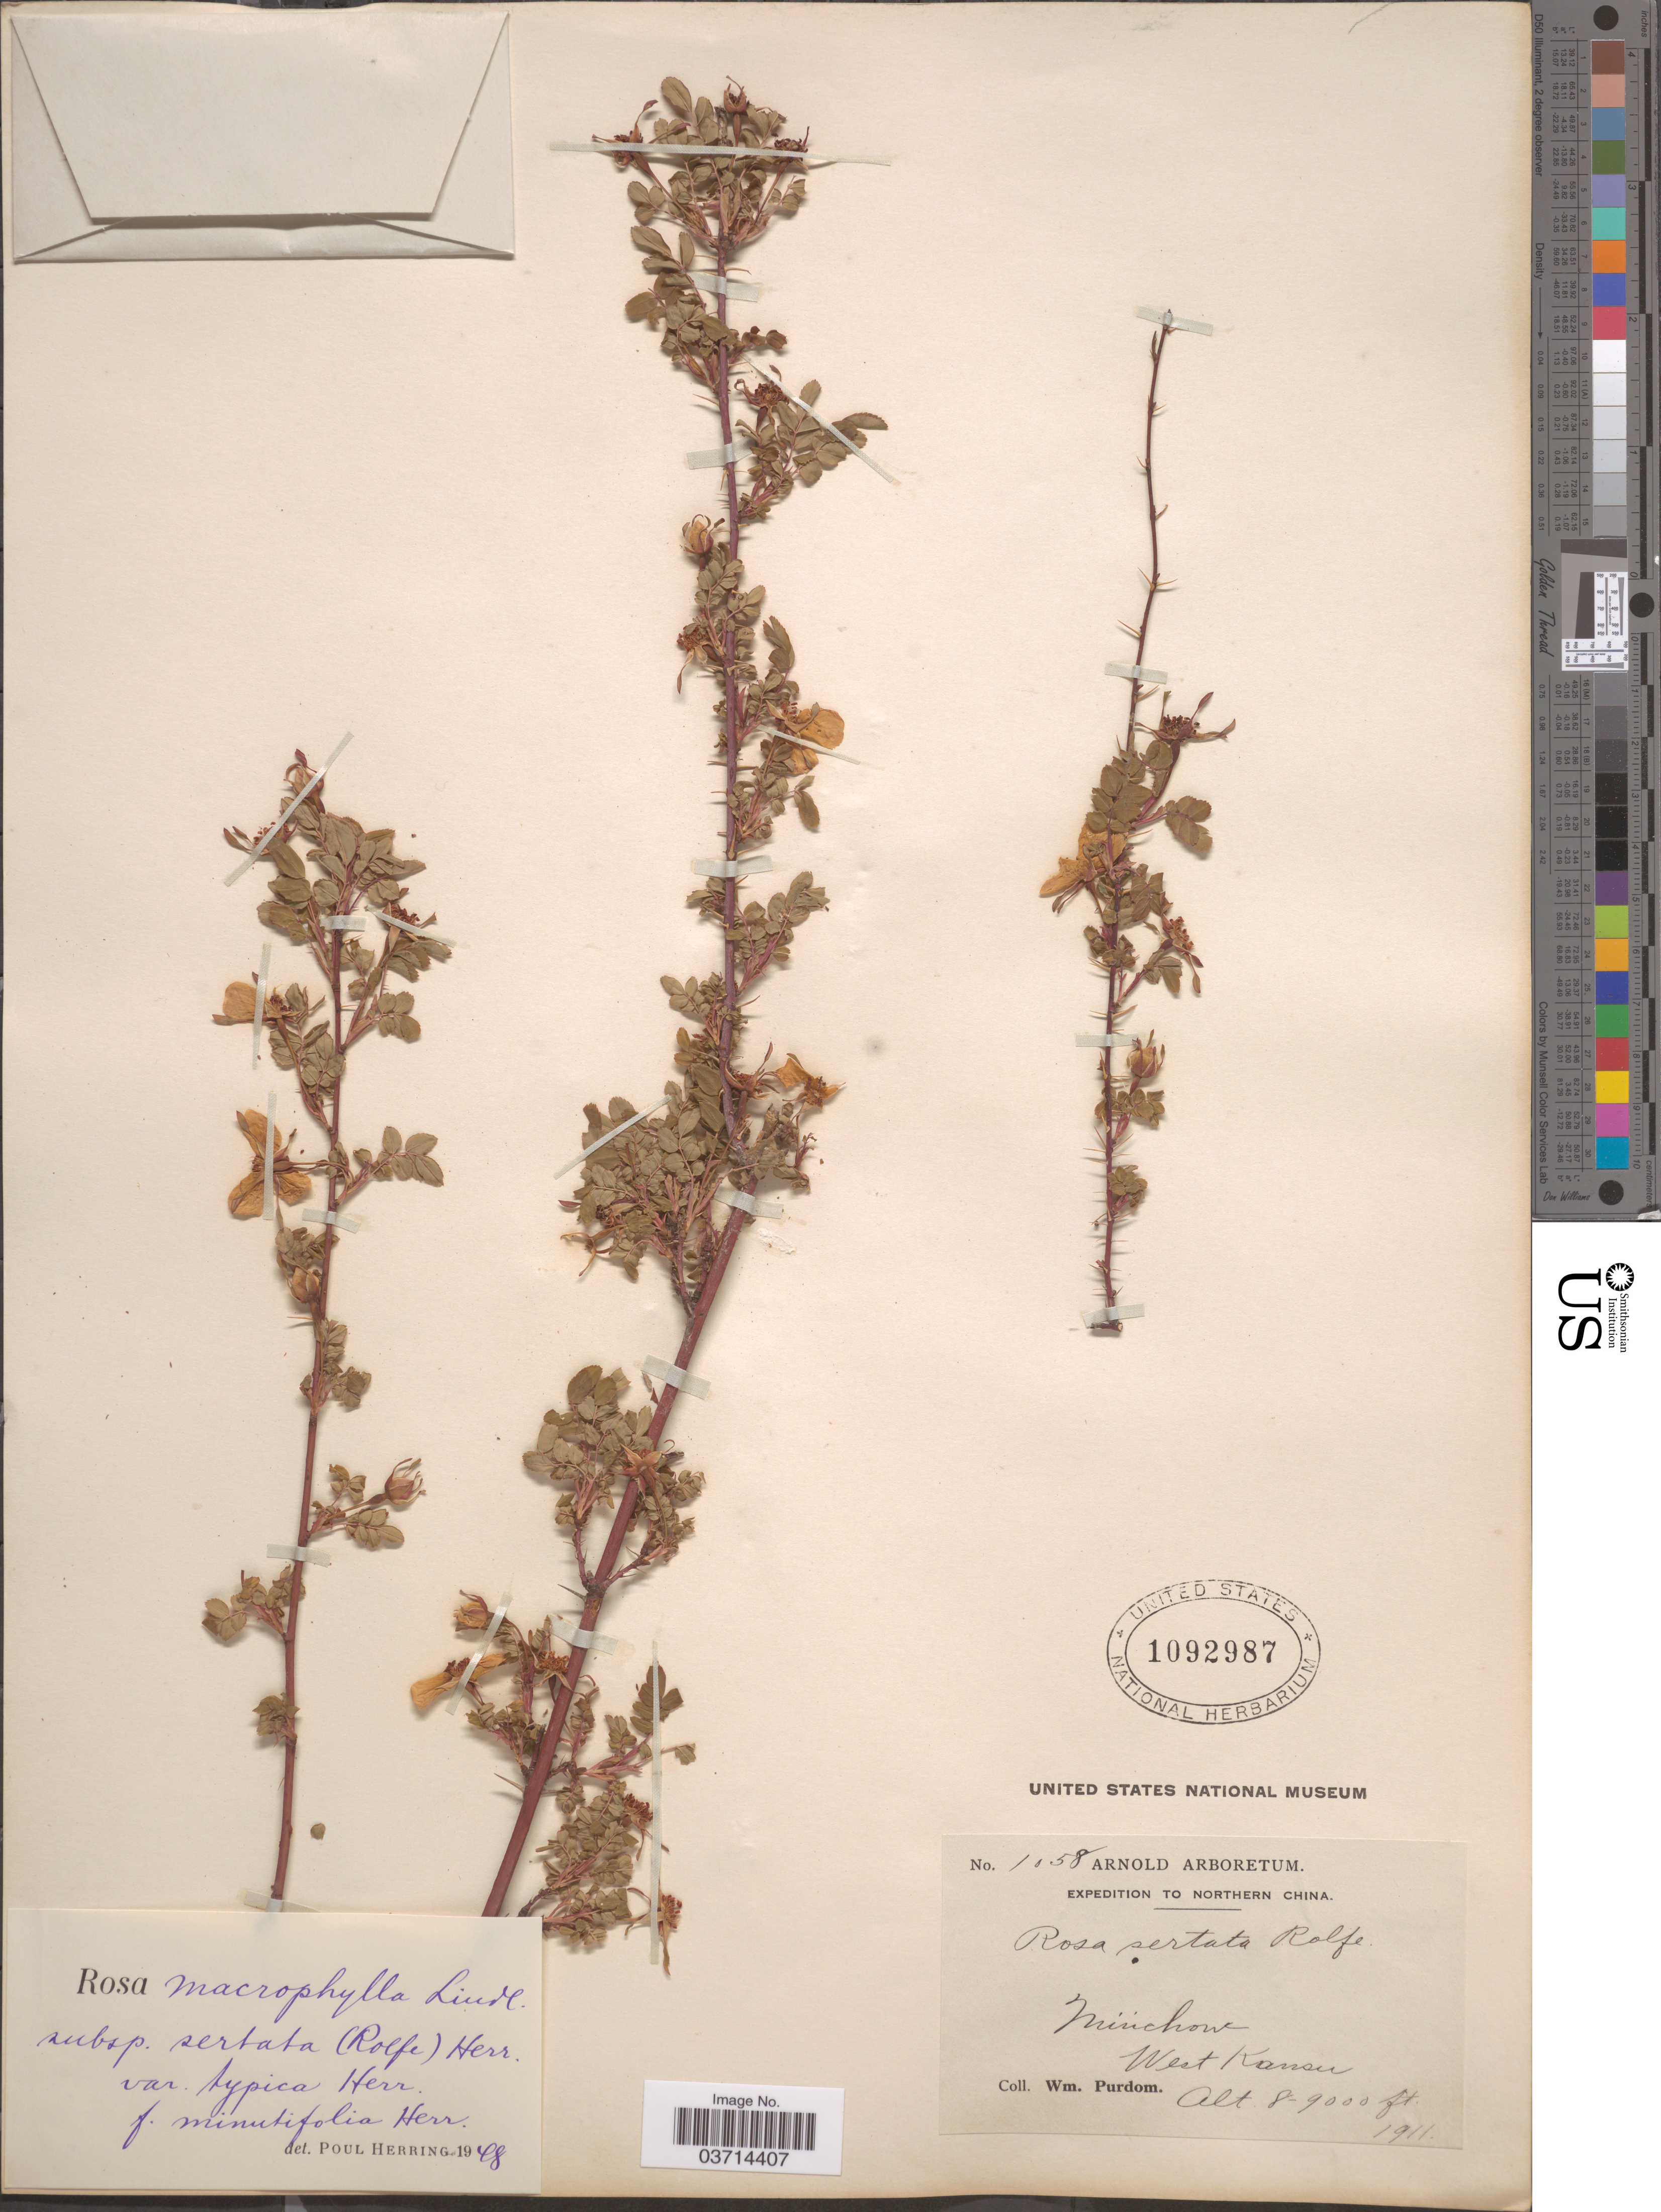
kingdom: Plantae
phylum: Tracheophyta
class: Magnoliopsida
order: Rosales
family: Rosaceae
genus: Rosa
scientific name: Rosa sertata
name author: Rolfe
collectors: W. Purdom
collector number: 1058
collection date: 1911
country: China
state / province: Gansu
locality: Northern China. Minchow, West Kansu.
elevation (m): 2438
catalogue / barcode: US 1092987